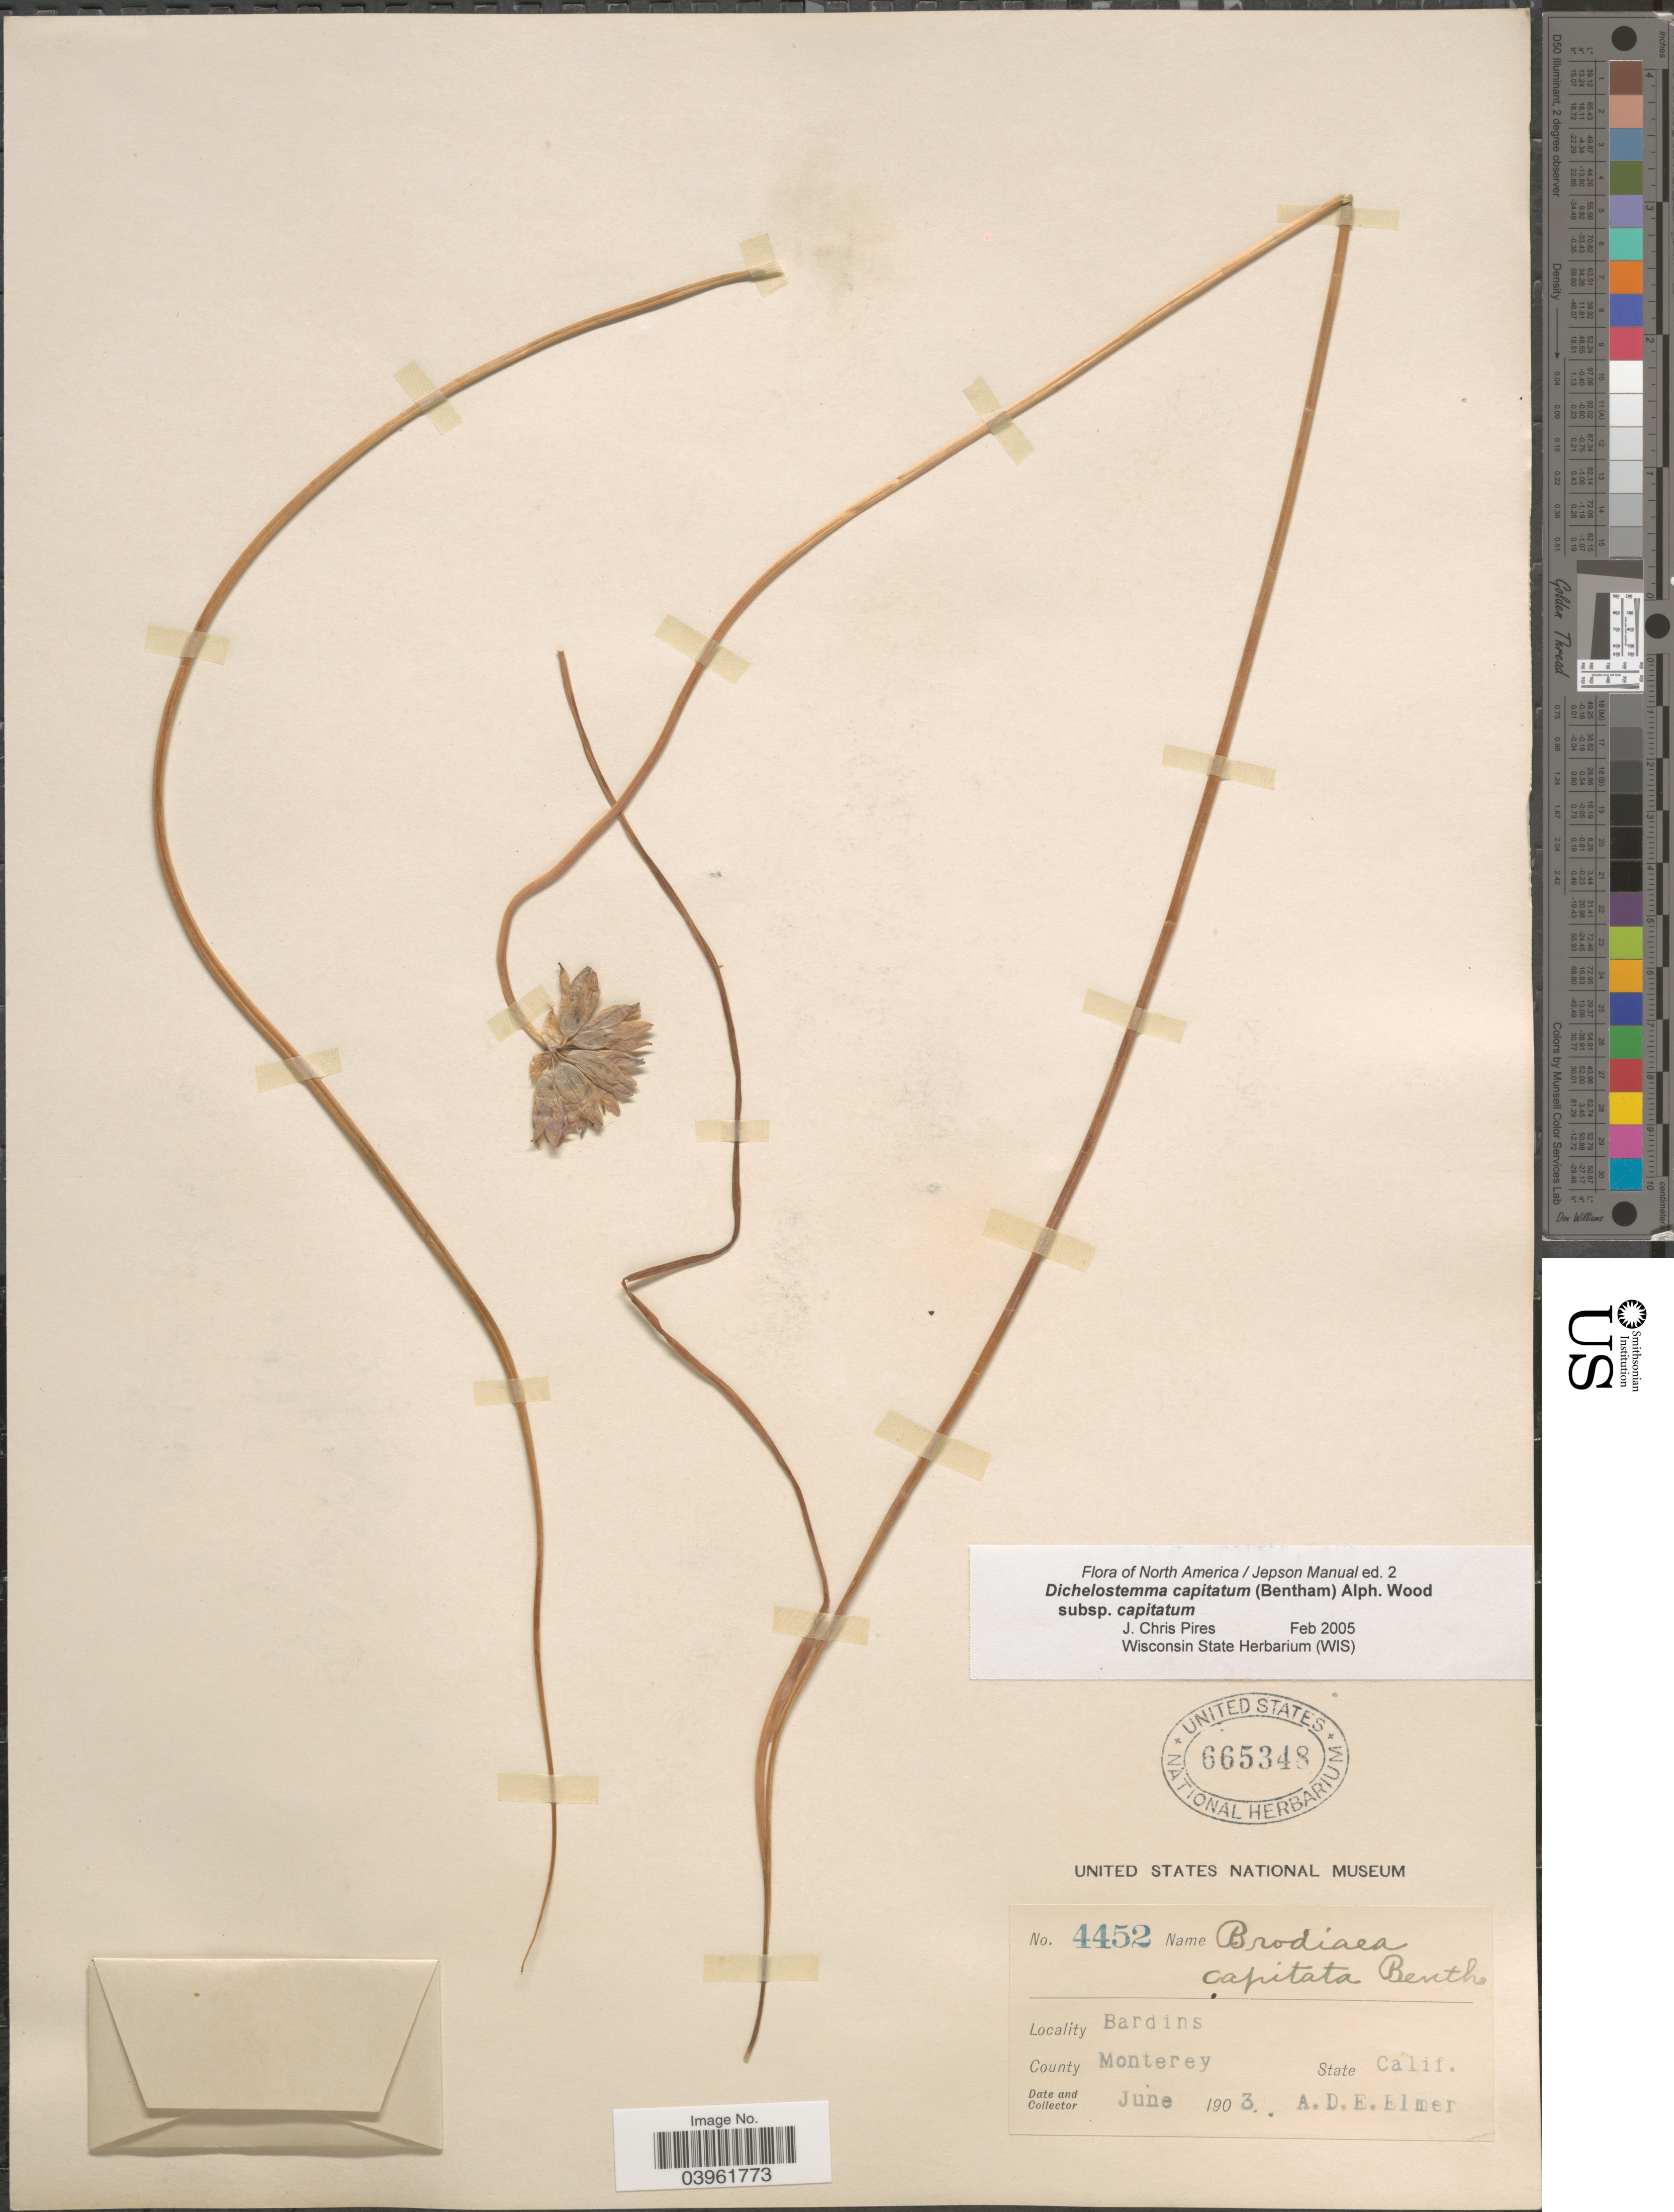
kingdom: Plantae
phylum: Tracheophyta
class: Liliopsida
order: Asparagales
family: Asparagaceae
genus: Dichelostemma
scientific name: Dichelostemma capitatum subsp. capitatum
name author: (Benth.) Alph. Wood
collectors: A. D. E. Elmer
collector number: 4452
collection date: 1903-06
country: United States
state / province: California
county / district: Monterey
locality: Bardins. County Monterey.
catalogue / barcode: US 665348